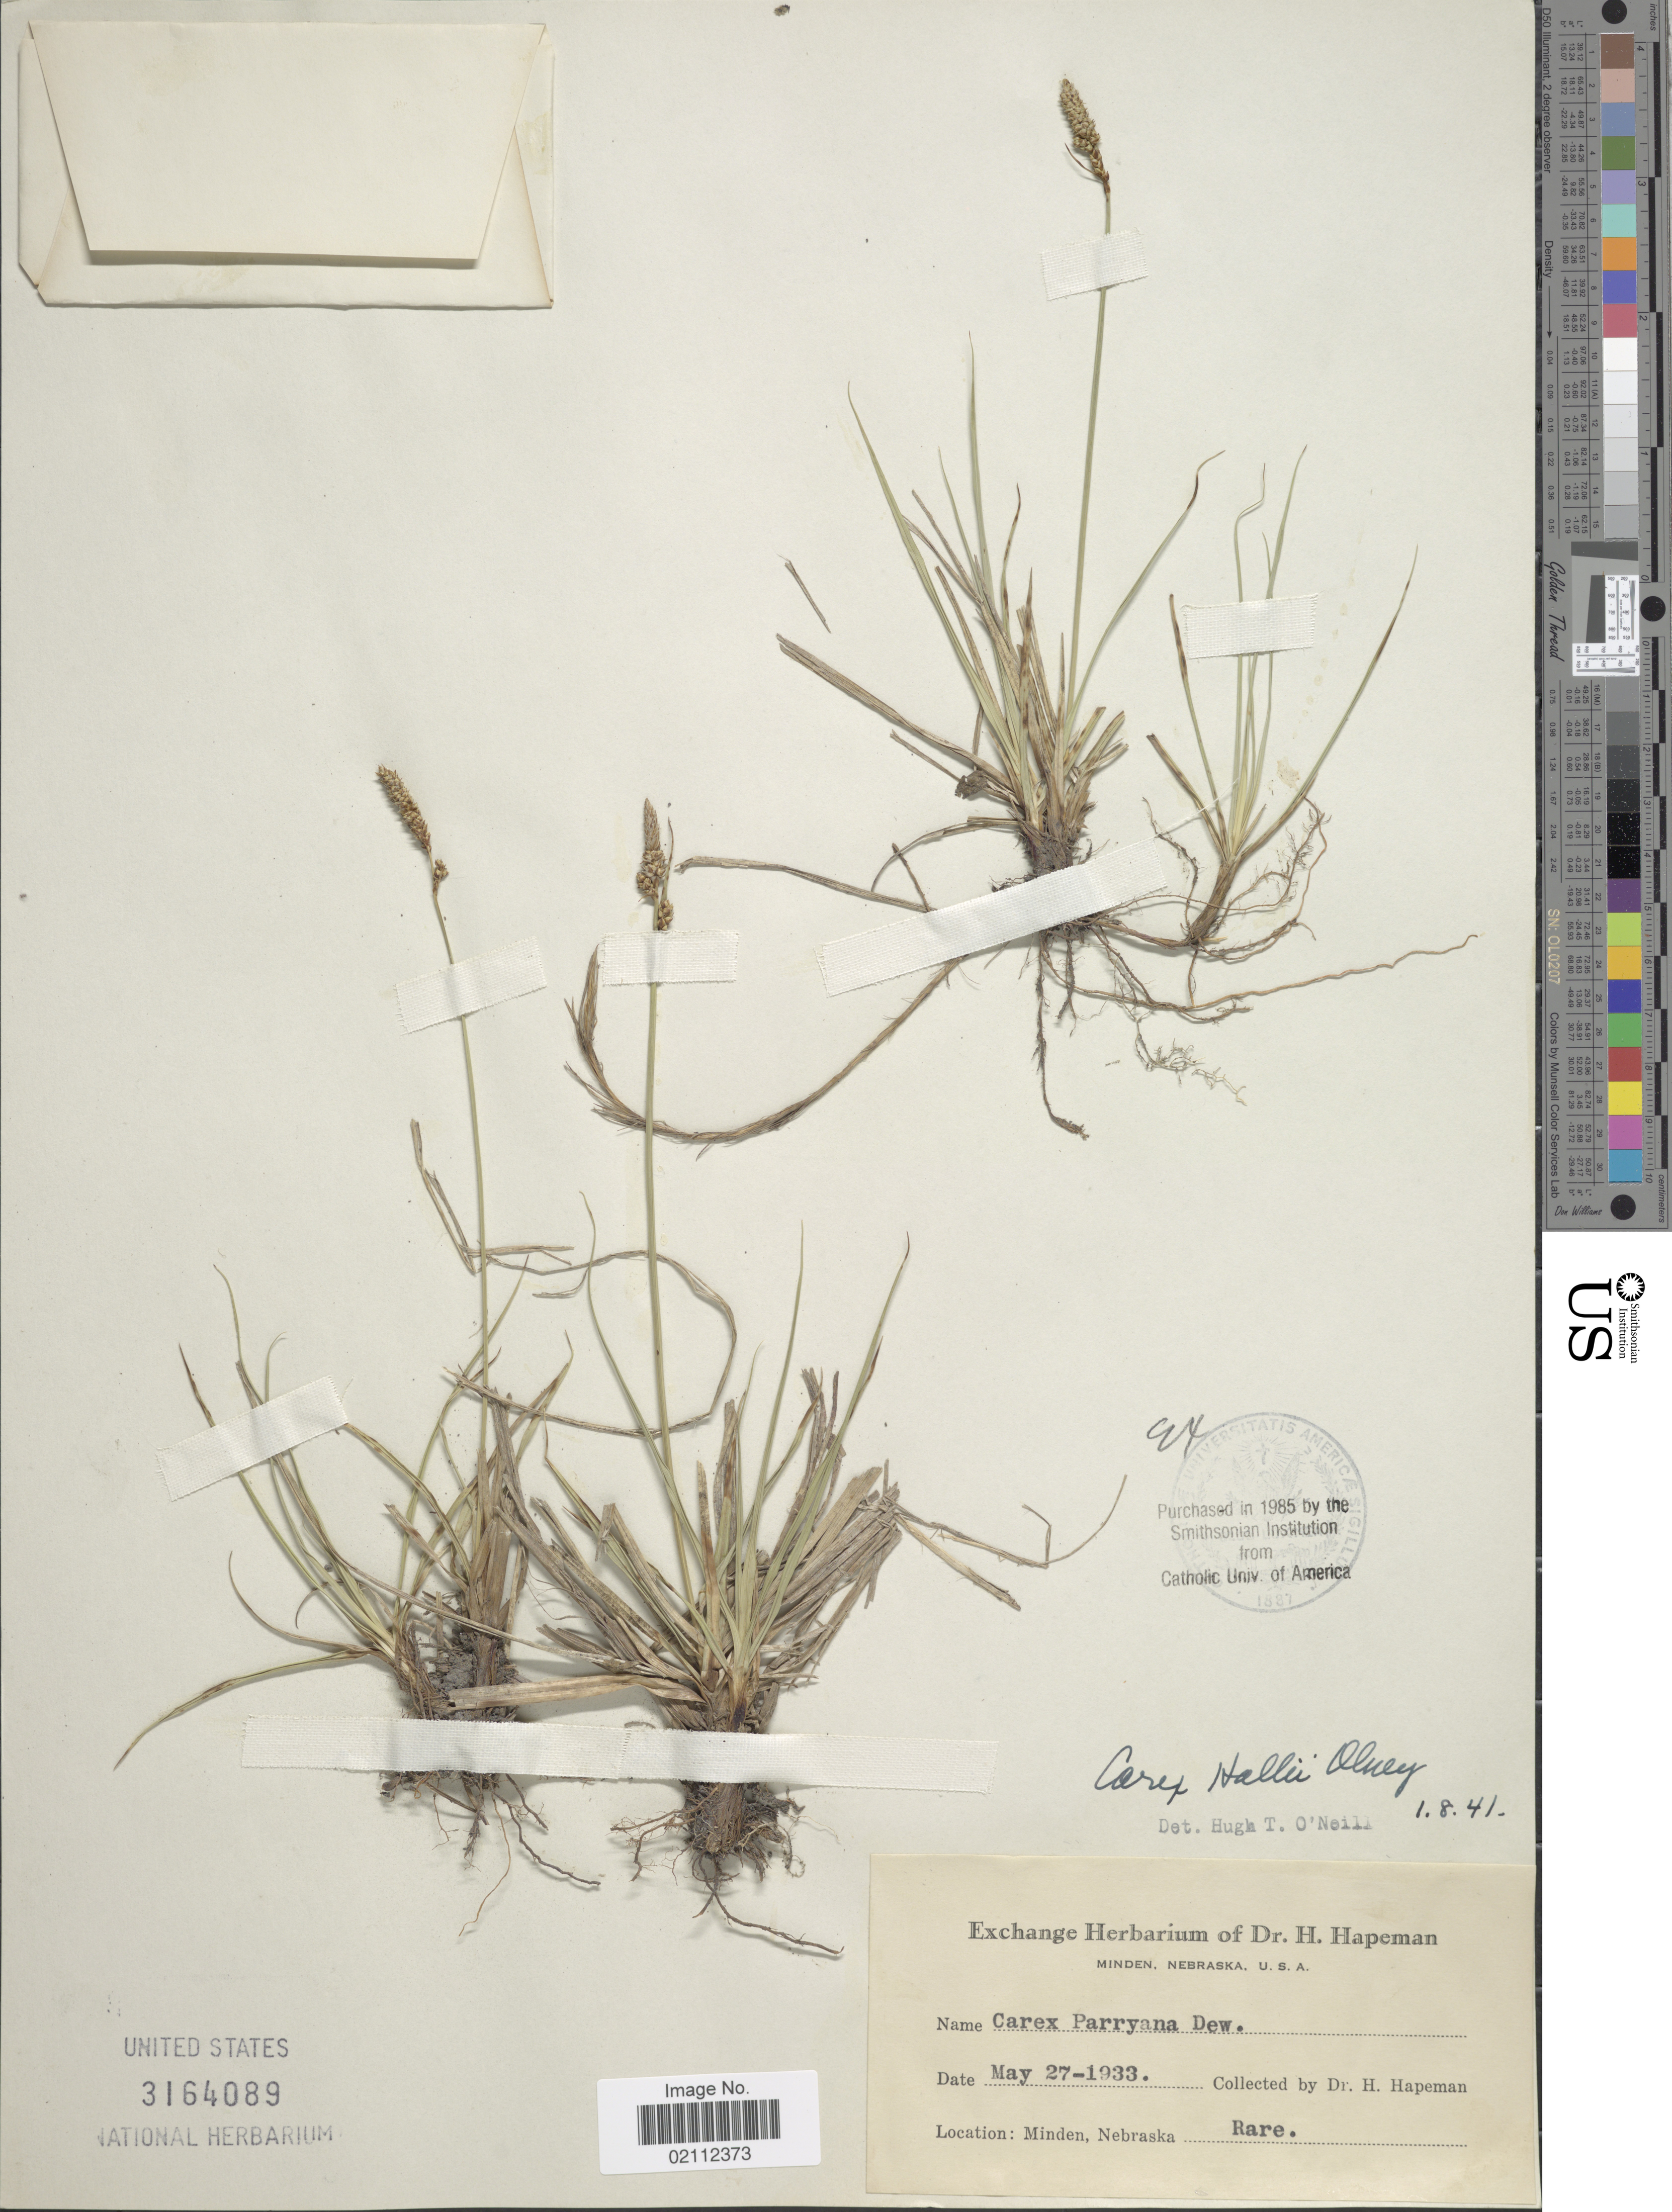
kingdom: Plantae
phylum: Tracheophyta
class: Liliopsida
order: Poales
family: Cyperaceae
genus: Carex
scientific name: Carex hallii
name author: Olney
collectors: H. Hapeman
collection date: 1933-05-27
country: United States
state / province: Nebraska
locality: Minden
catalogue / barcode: US 3164089